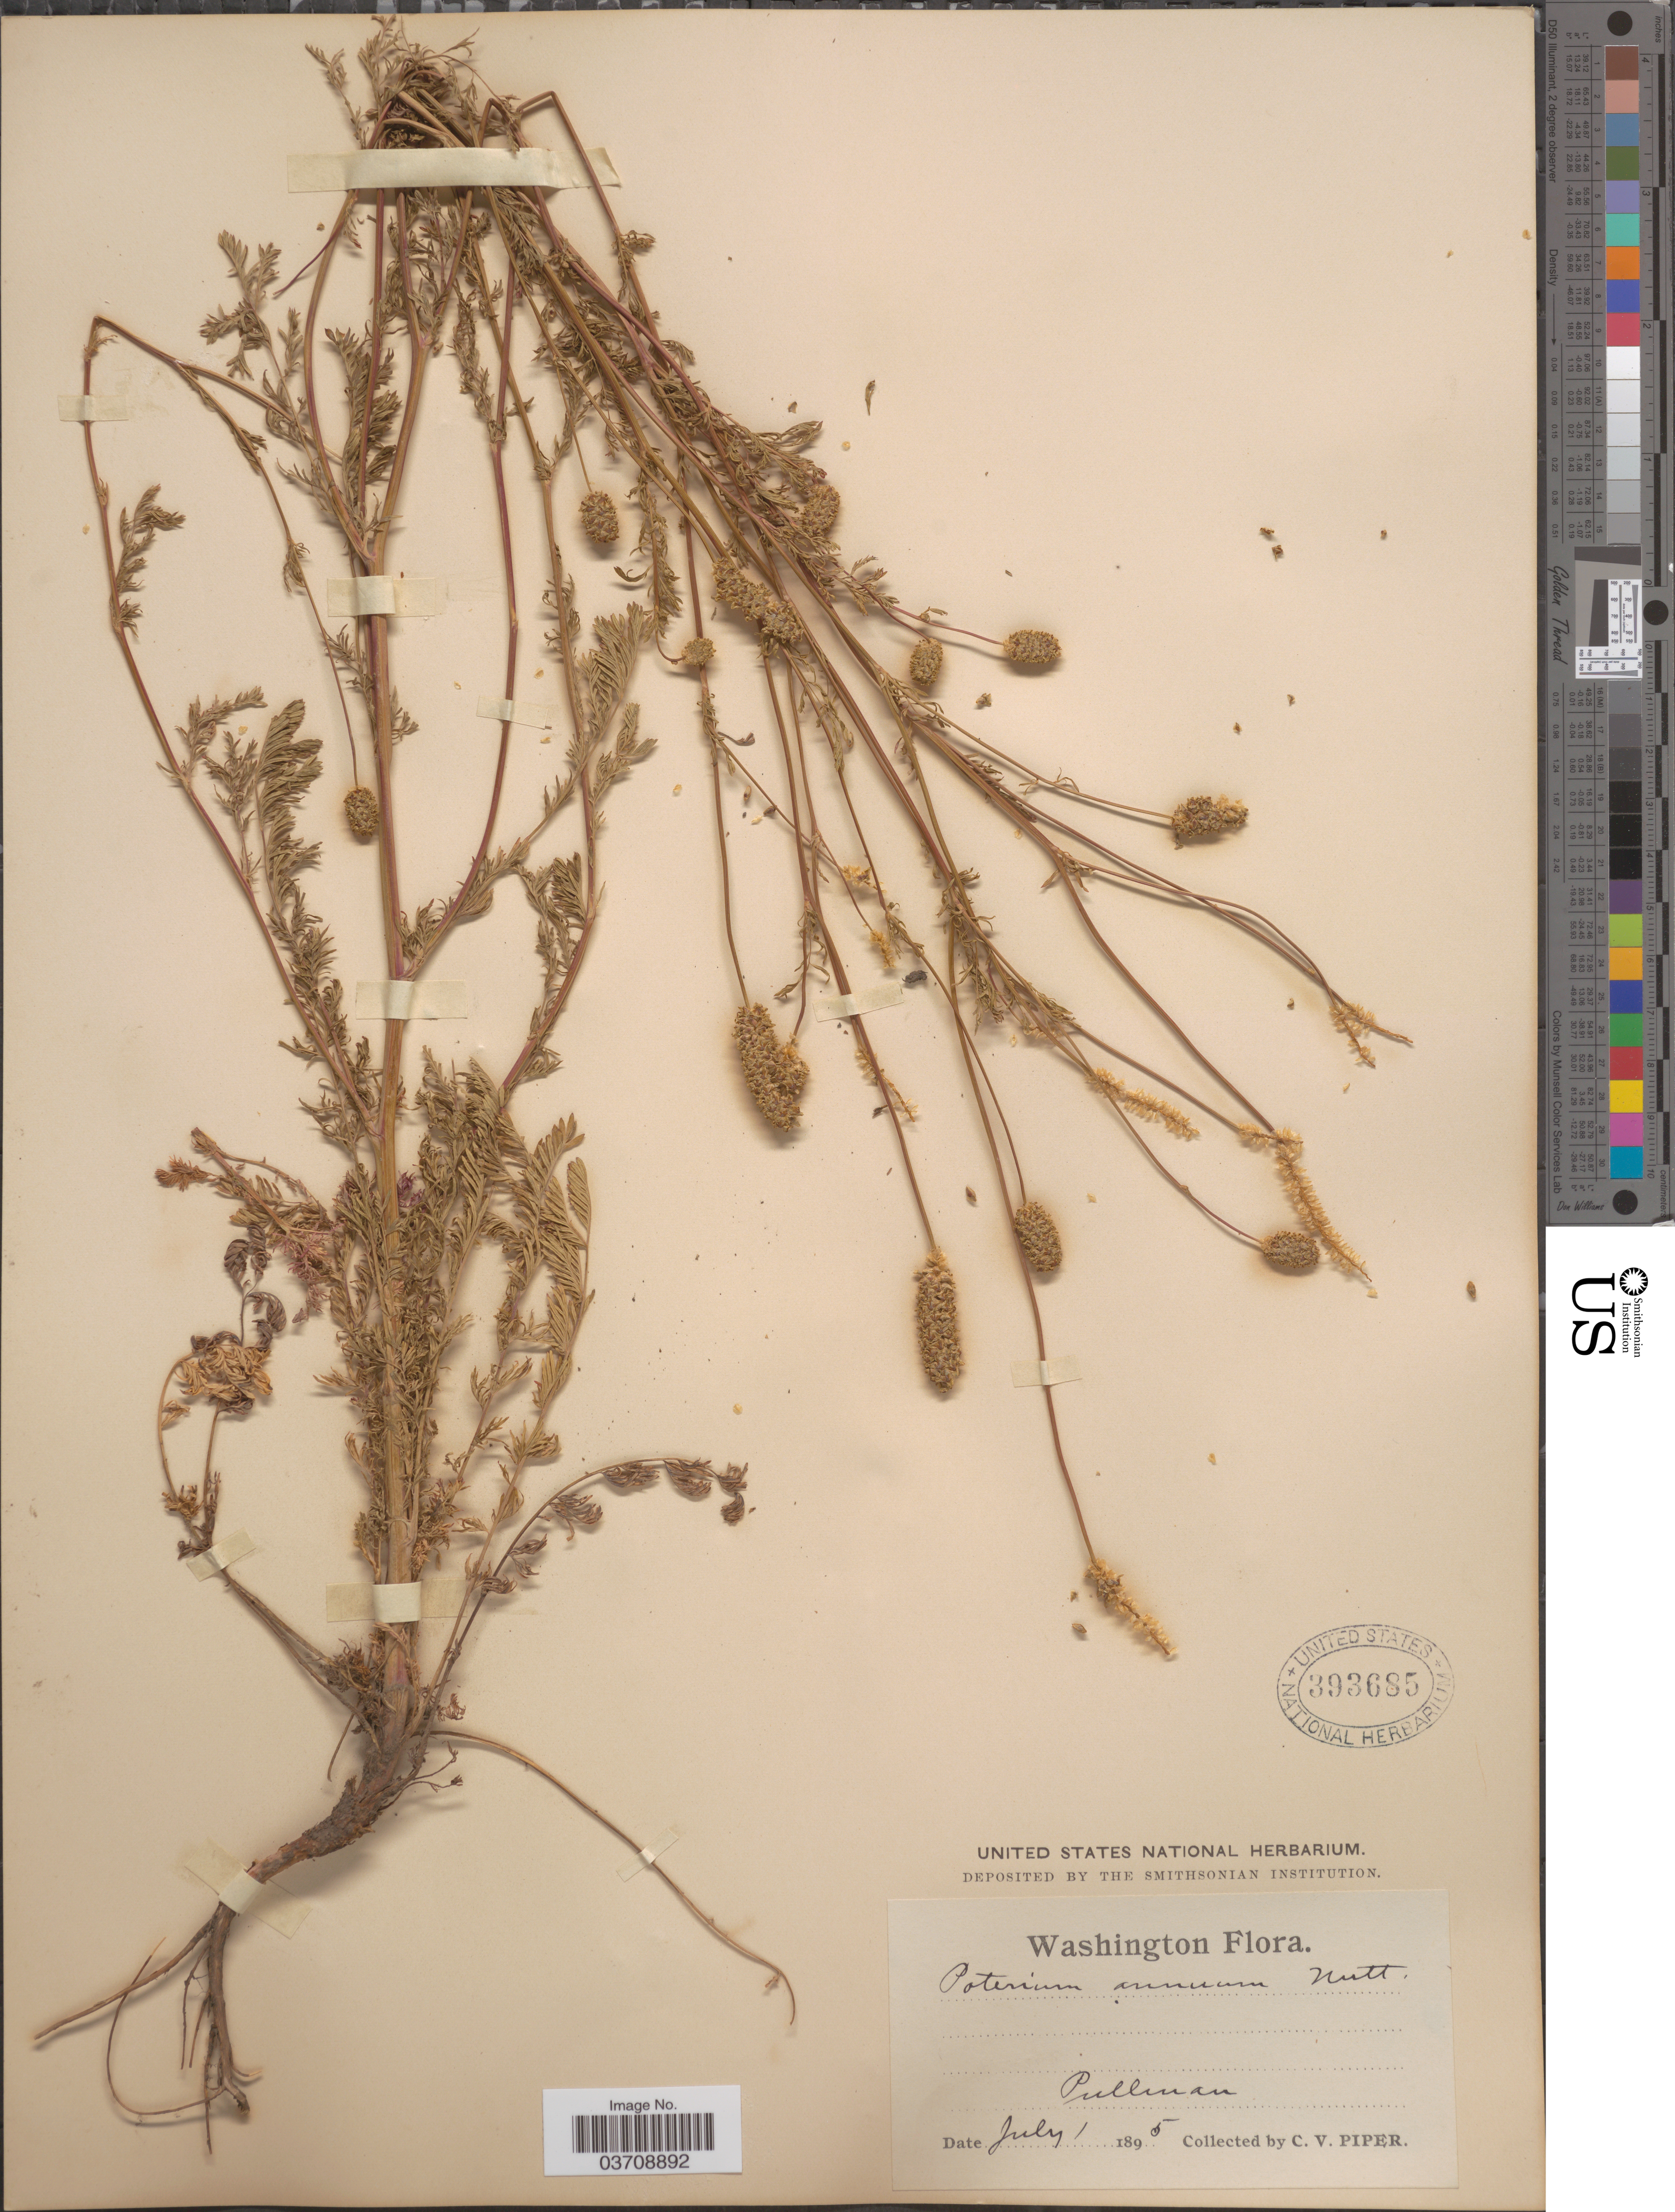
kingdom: Plantae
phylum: Tracheophyta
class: Magnoliopsida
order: Rosales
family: Rosaceae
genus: Sanguisorba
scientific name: Sanguisorba occidentalis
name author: Nutt.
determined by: Strong, Mark T., (BOT), Smithsonian Institution - National Museum of Natural History (UNITED STATES)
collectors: C. V. Piper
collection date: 1895-07-01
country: United States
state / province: Washington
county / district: Whitman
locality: Pullman.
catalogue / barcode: US 393685